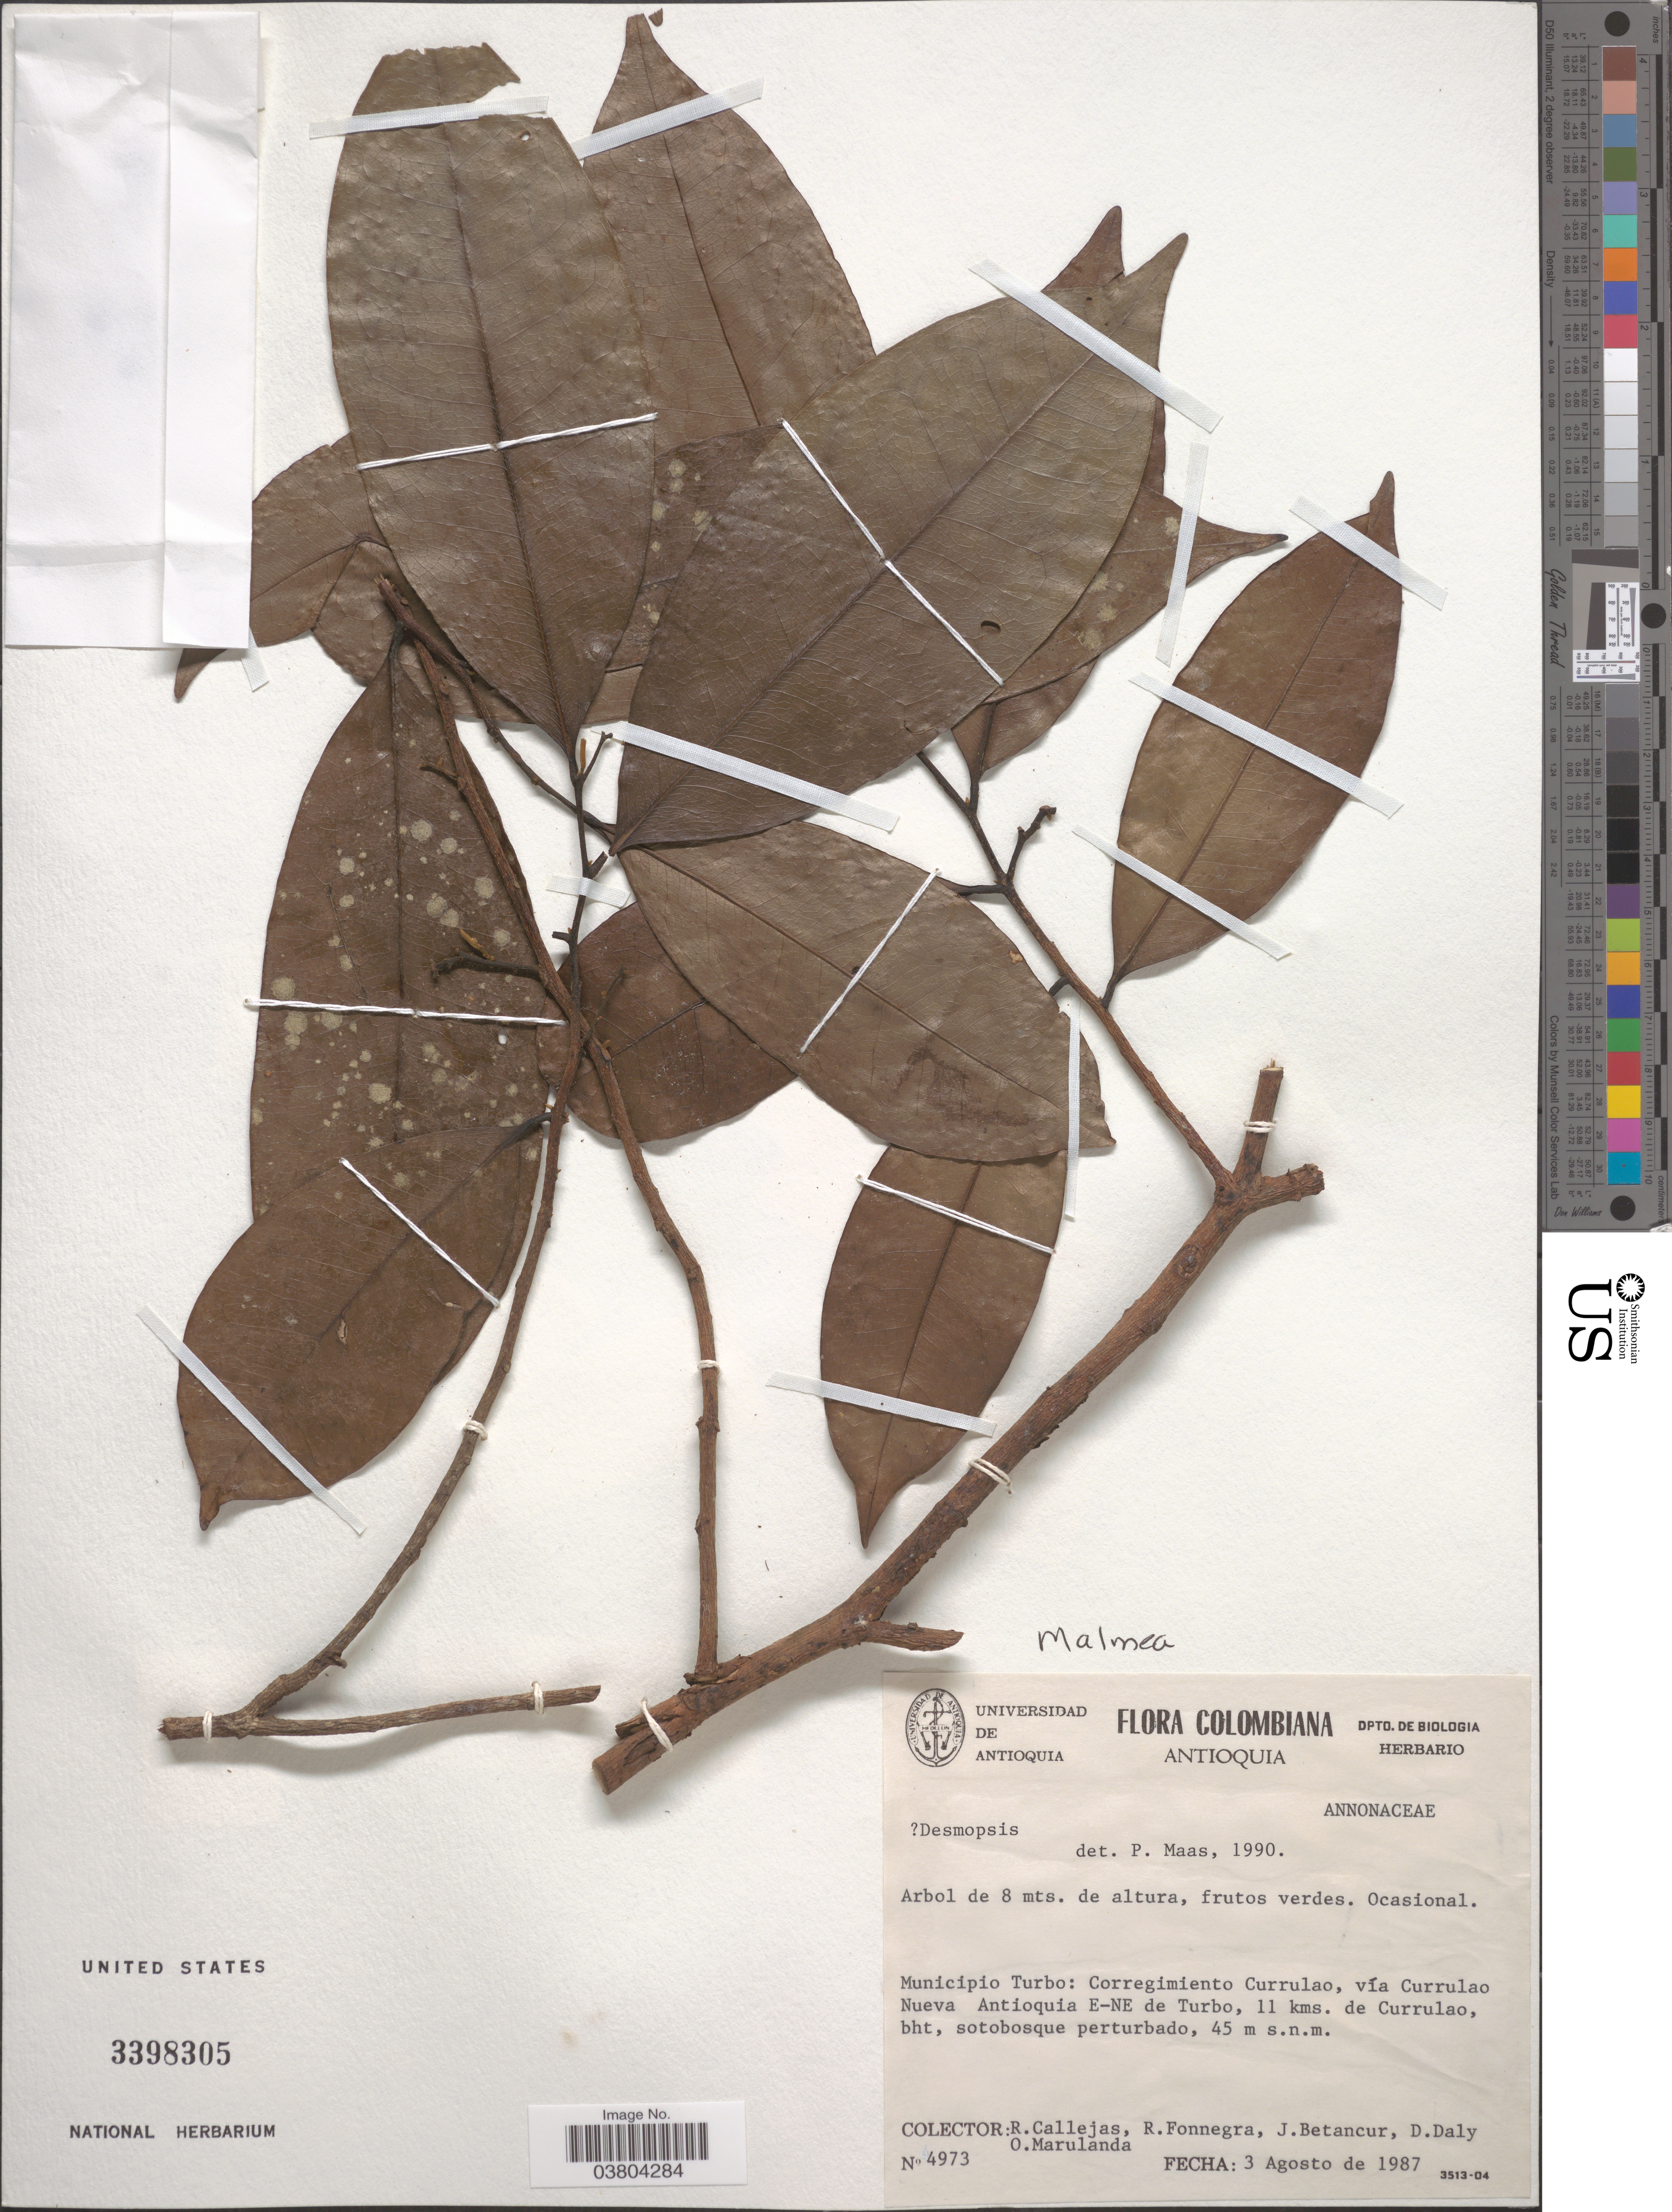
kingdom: Plantae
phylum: Tracheophyta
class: Magnoliopsida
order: Magnoliales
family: Annonaceae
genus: Malmea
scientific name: Malmea sp.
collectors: R. Callejas, R. Fonnegra G., J. Betancur, D. C. Daly & O. Marulanda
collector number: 4973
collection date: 1987-08-03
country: Colombia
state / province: Antioquia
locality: Municipio Turbo: Corregimiento Currulao, vía Currulao Nueva Antioquia E-NE de Turbo, 11 kms. de Currulao.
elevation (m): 45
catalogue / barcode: US 3398305